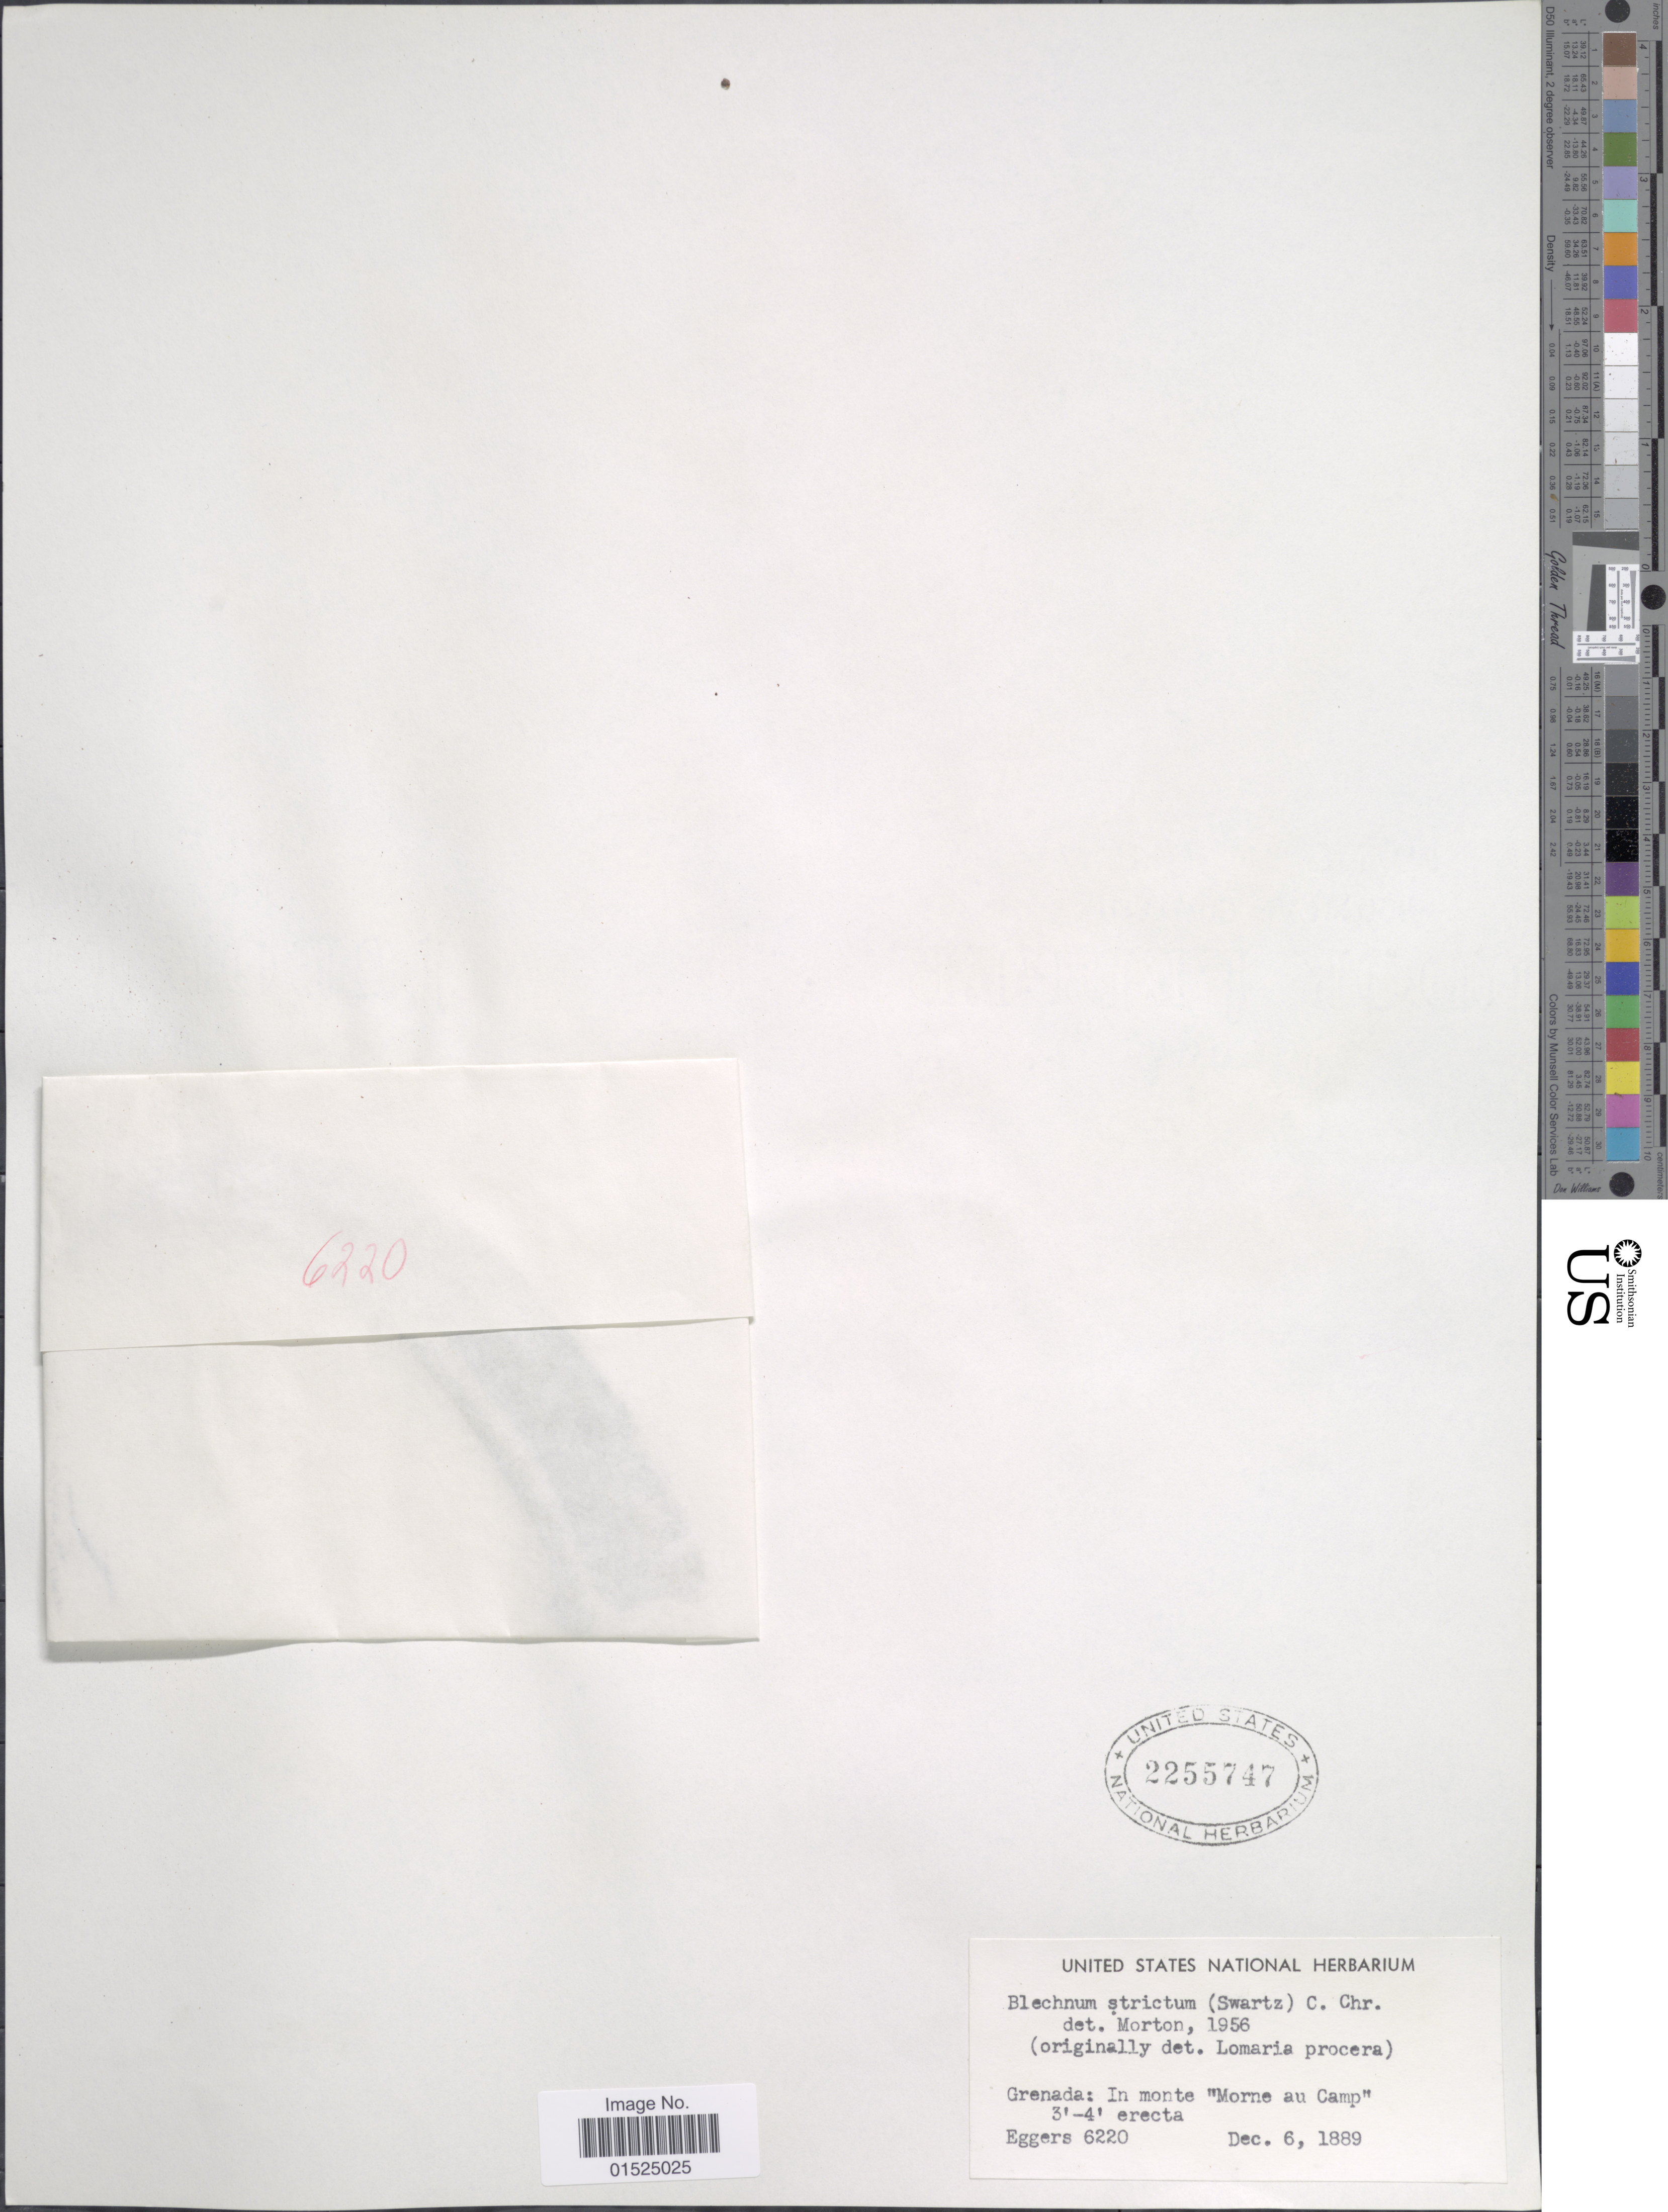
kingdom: Plantae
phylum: Tracheophyta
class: Polypodiopsida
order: Polypodiales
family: Blechnaceae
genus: Blechnum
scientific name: Blechnum ryanii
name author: Hieron.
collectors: -. Eggers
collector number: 6220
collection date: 1889-12-06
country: Grenada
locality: In monte "Morne au Camp"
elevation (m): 1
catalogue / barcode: US 2255747